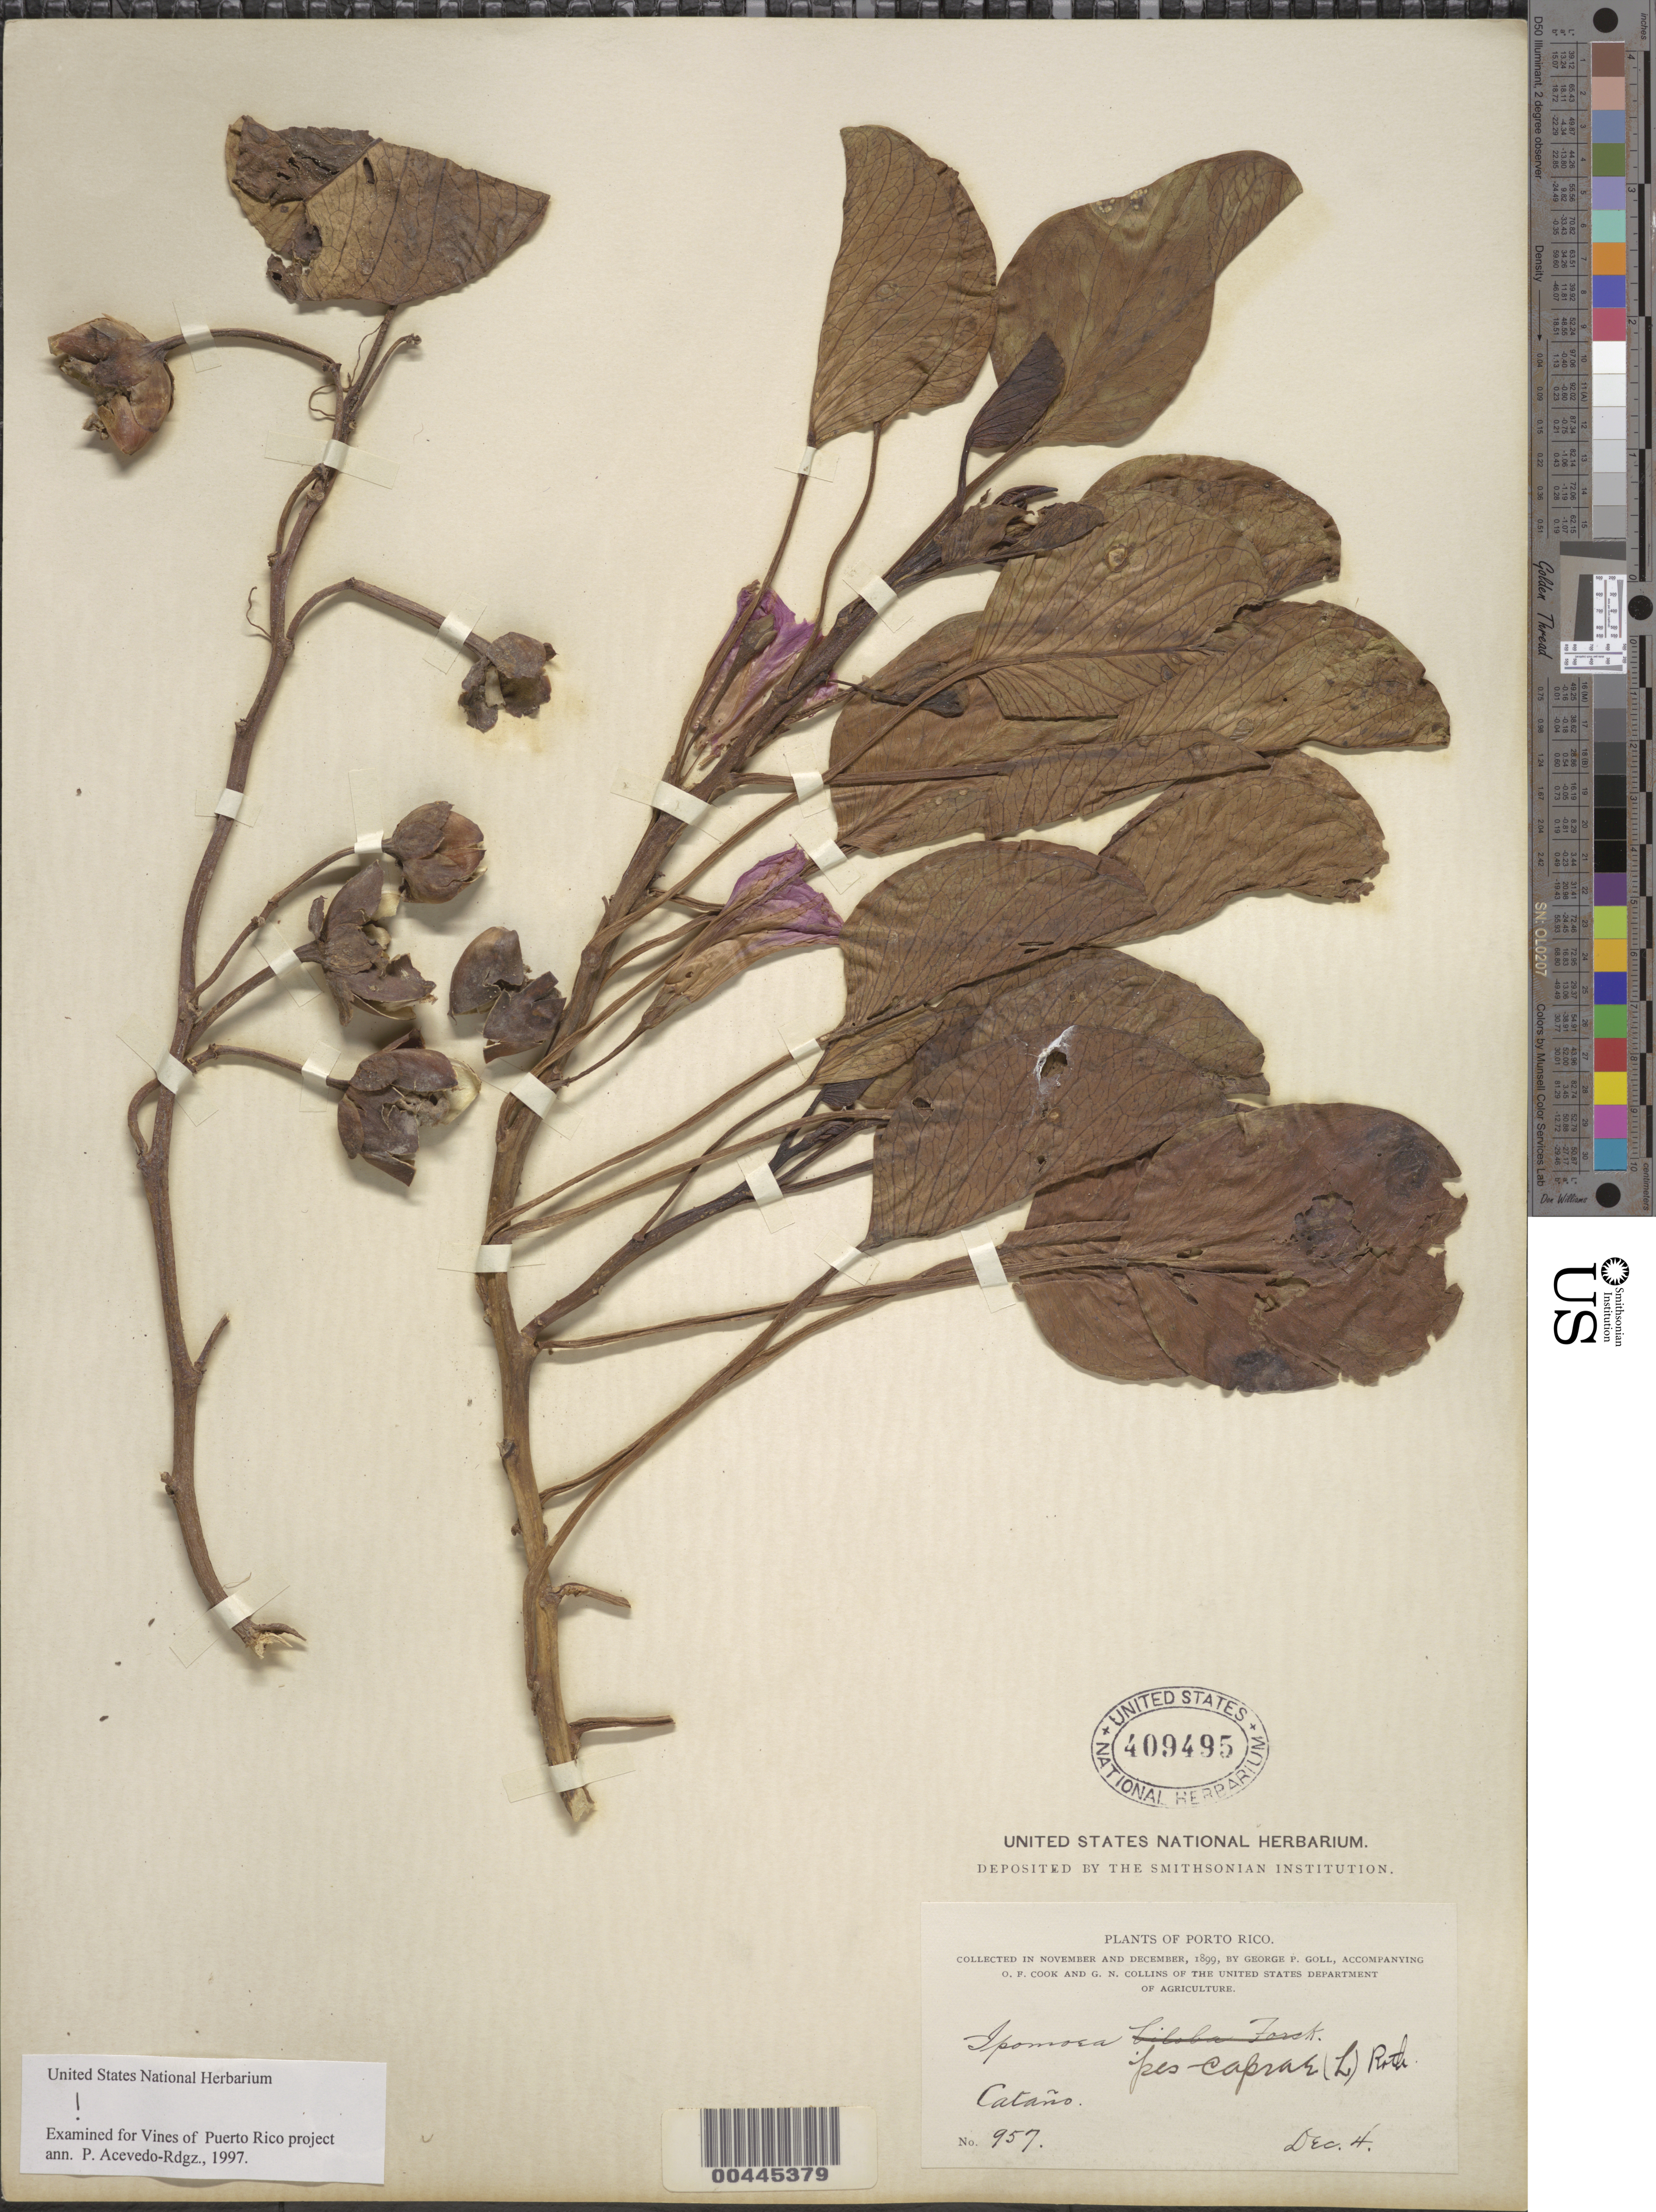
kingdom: Plantae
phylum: Tracheophyta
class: Magnoliopsida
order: Solanales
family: Convolvulaceae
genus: Ipomoea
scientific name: Ipomoea pes-caprae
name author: (L.) R. Br.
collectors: G. Goll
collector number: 957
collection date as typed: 04 Dec 1899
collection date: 1899-12-04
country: Puerto Rico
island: Greater Antilles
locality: Cataño.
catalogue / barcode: US 409495